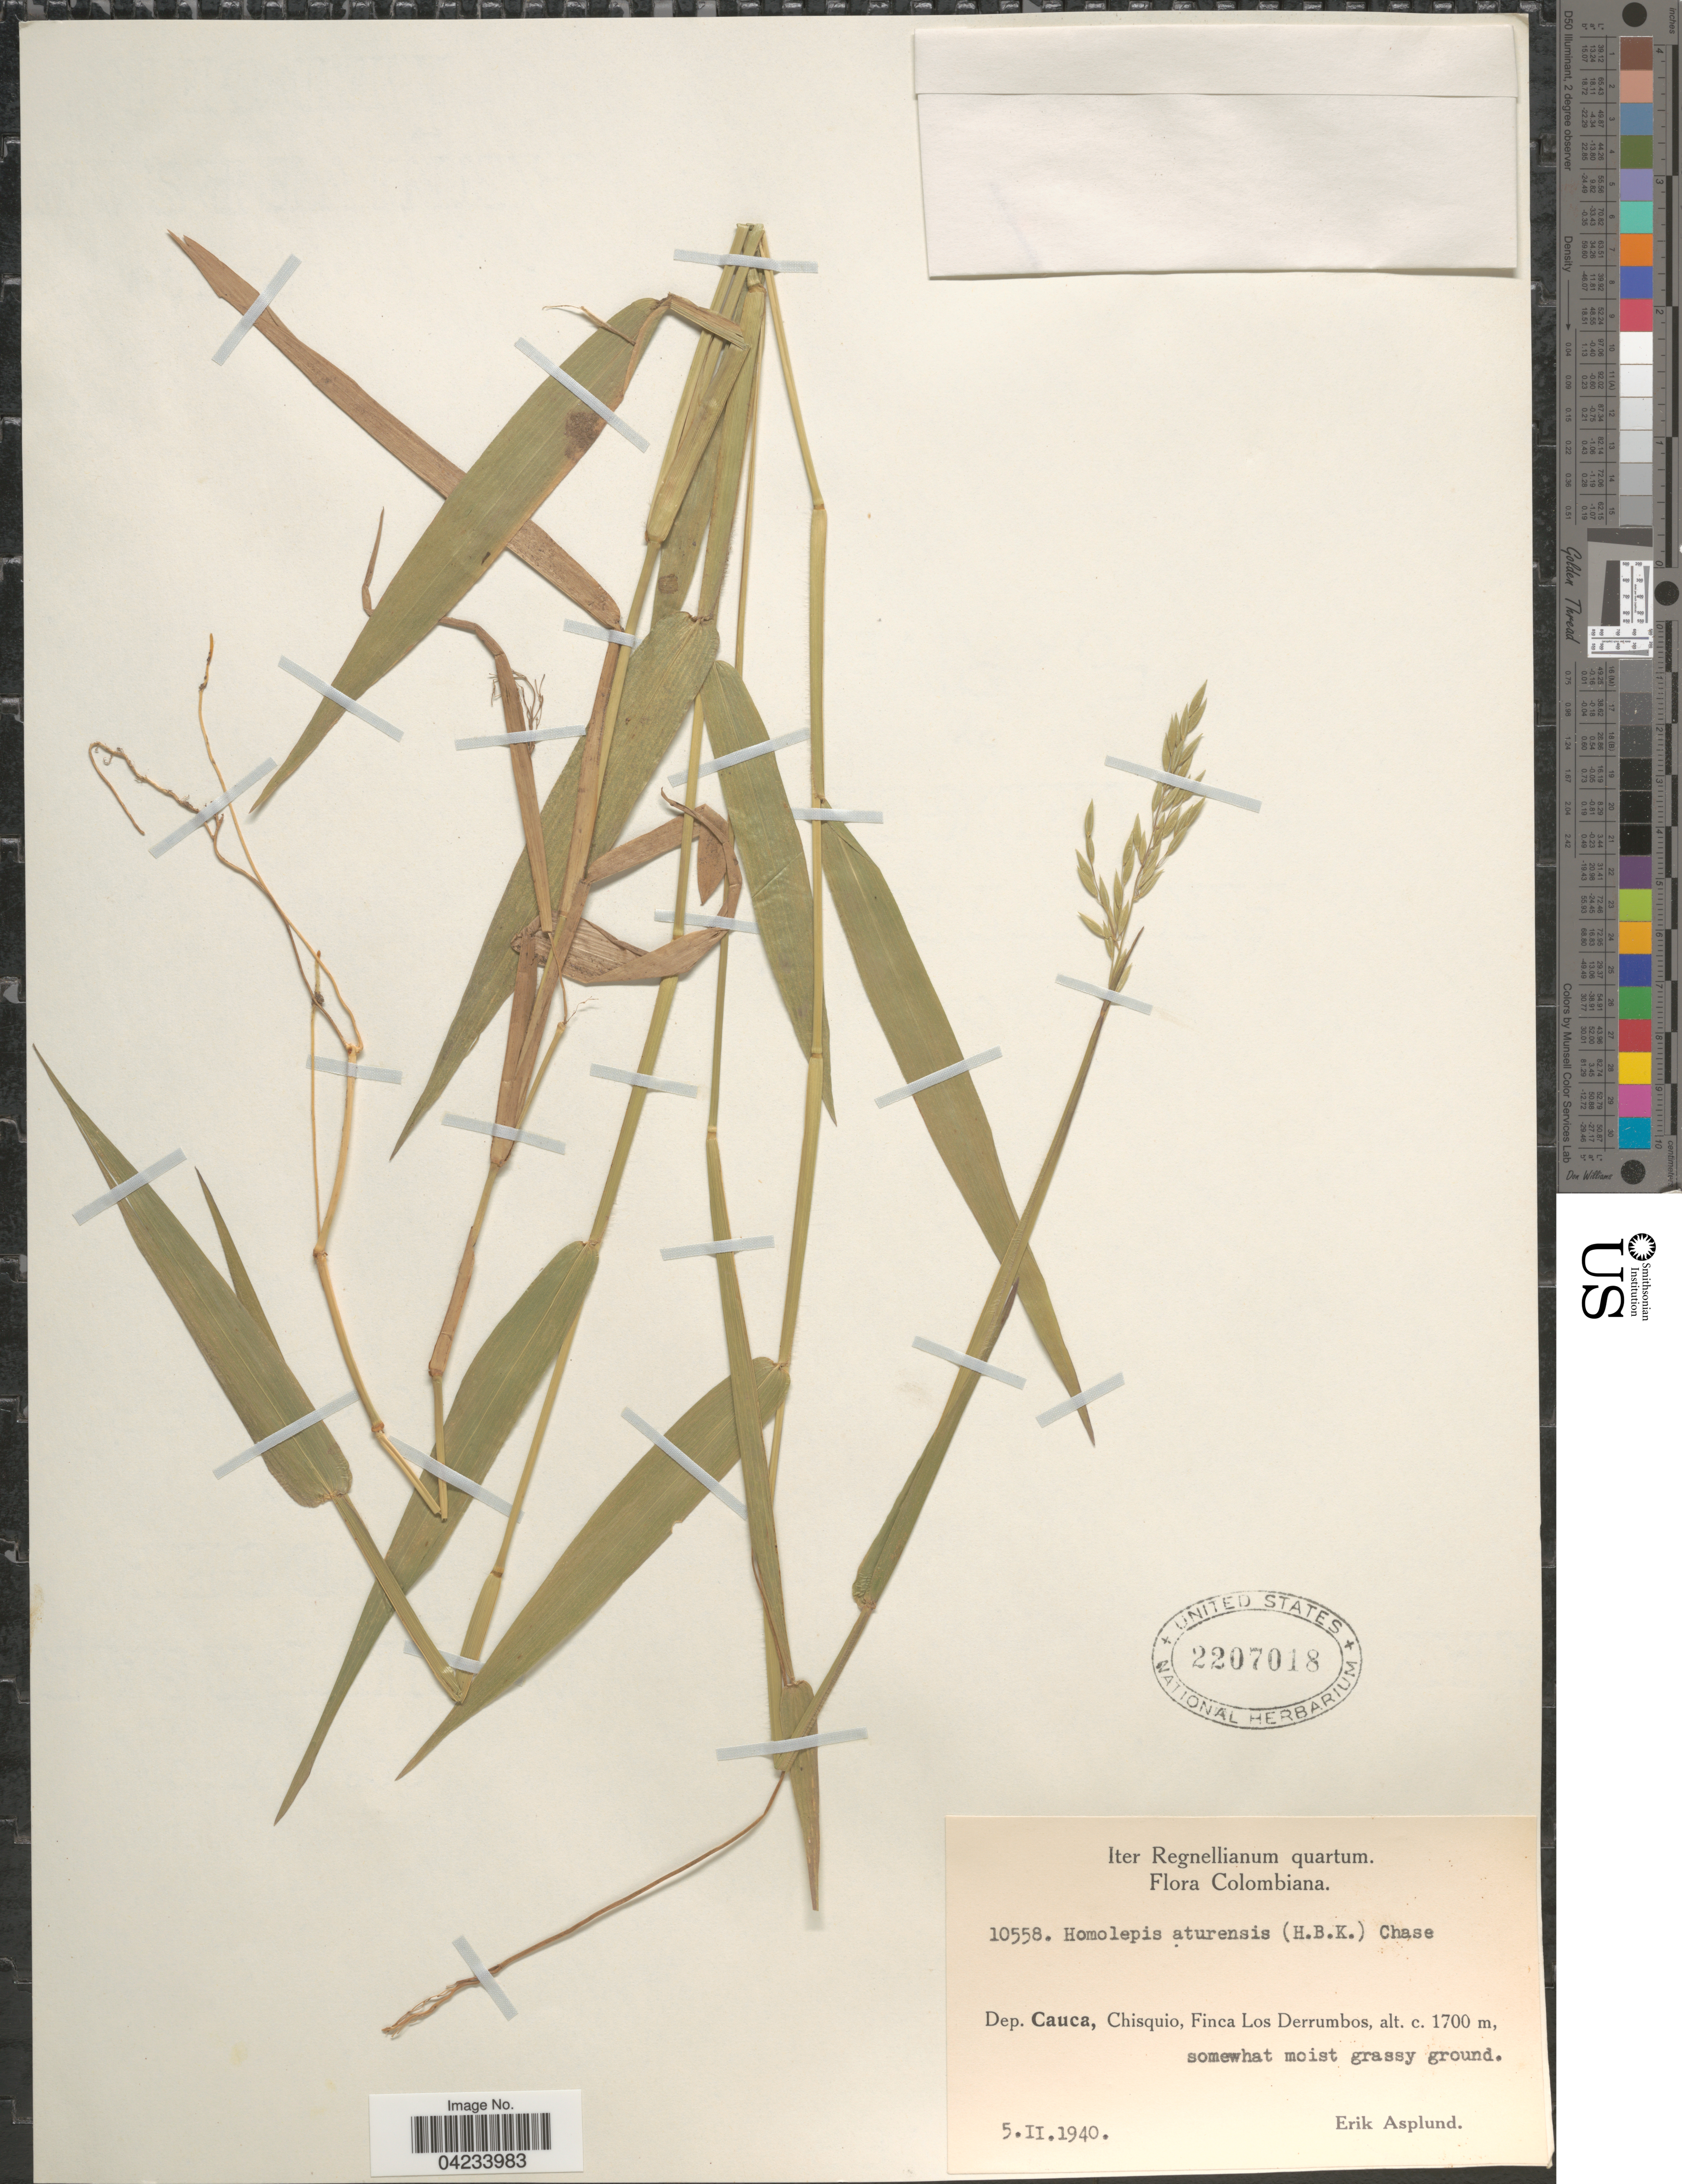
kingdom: Plantae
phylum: Tracheophyta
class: Liliopsida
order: Poales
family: Poaceae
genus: Homolepis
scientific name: Homolepis aturensis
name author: (Kunth) Chase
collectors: E. Asplund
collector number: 10558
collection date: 1940-02-05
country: Colombia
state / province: Cauca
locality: Iter Regnellianum quartum. Dep. Cauca, Chisquio, Finca Los Derrumbos.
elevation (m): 1700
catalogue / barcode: US 2207018